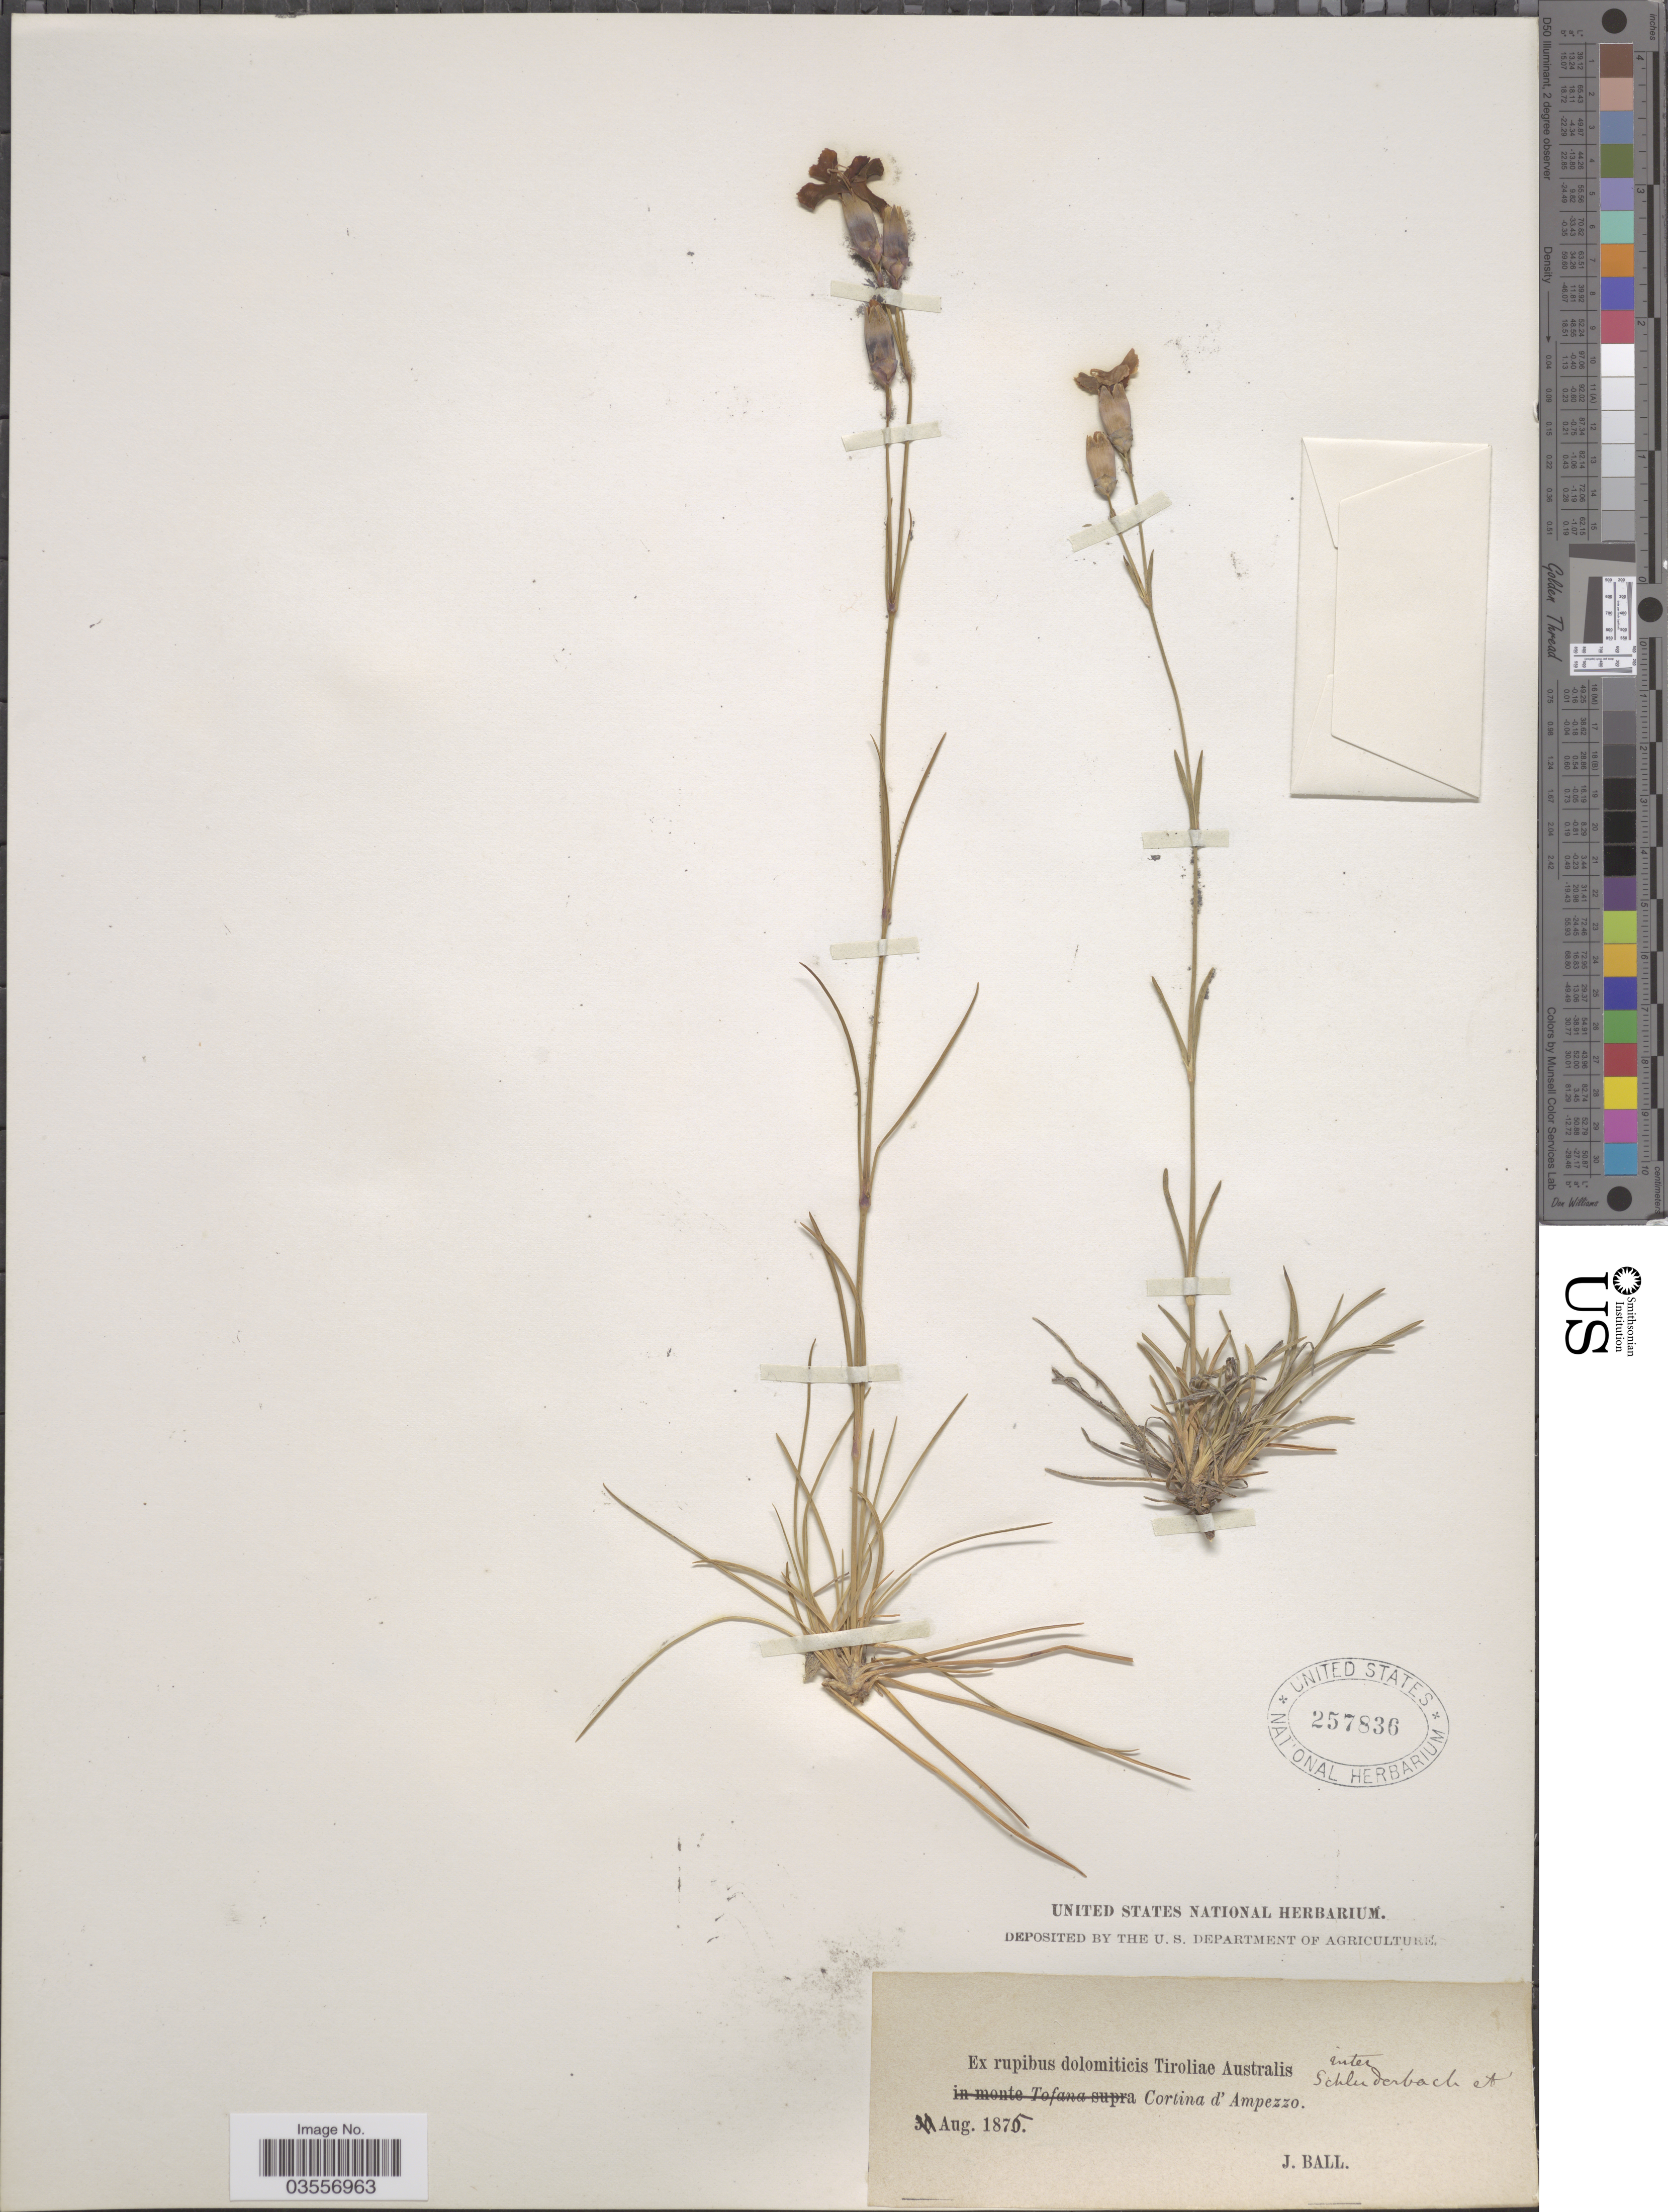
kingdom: Plantae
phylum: Tracheophyta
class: Magnoliopsida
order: Caryophyllales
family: Caryophyllaceae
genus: Dianthus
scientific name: Dianthus sp.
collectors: J. Ball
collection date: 1875-08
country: Italy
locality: Ex rupibus dolomiticis Tiroliae Australis inter Schluderbach et Cortina d'Ampezzo.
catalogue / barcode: US 257836